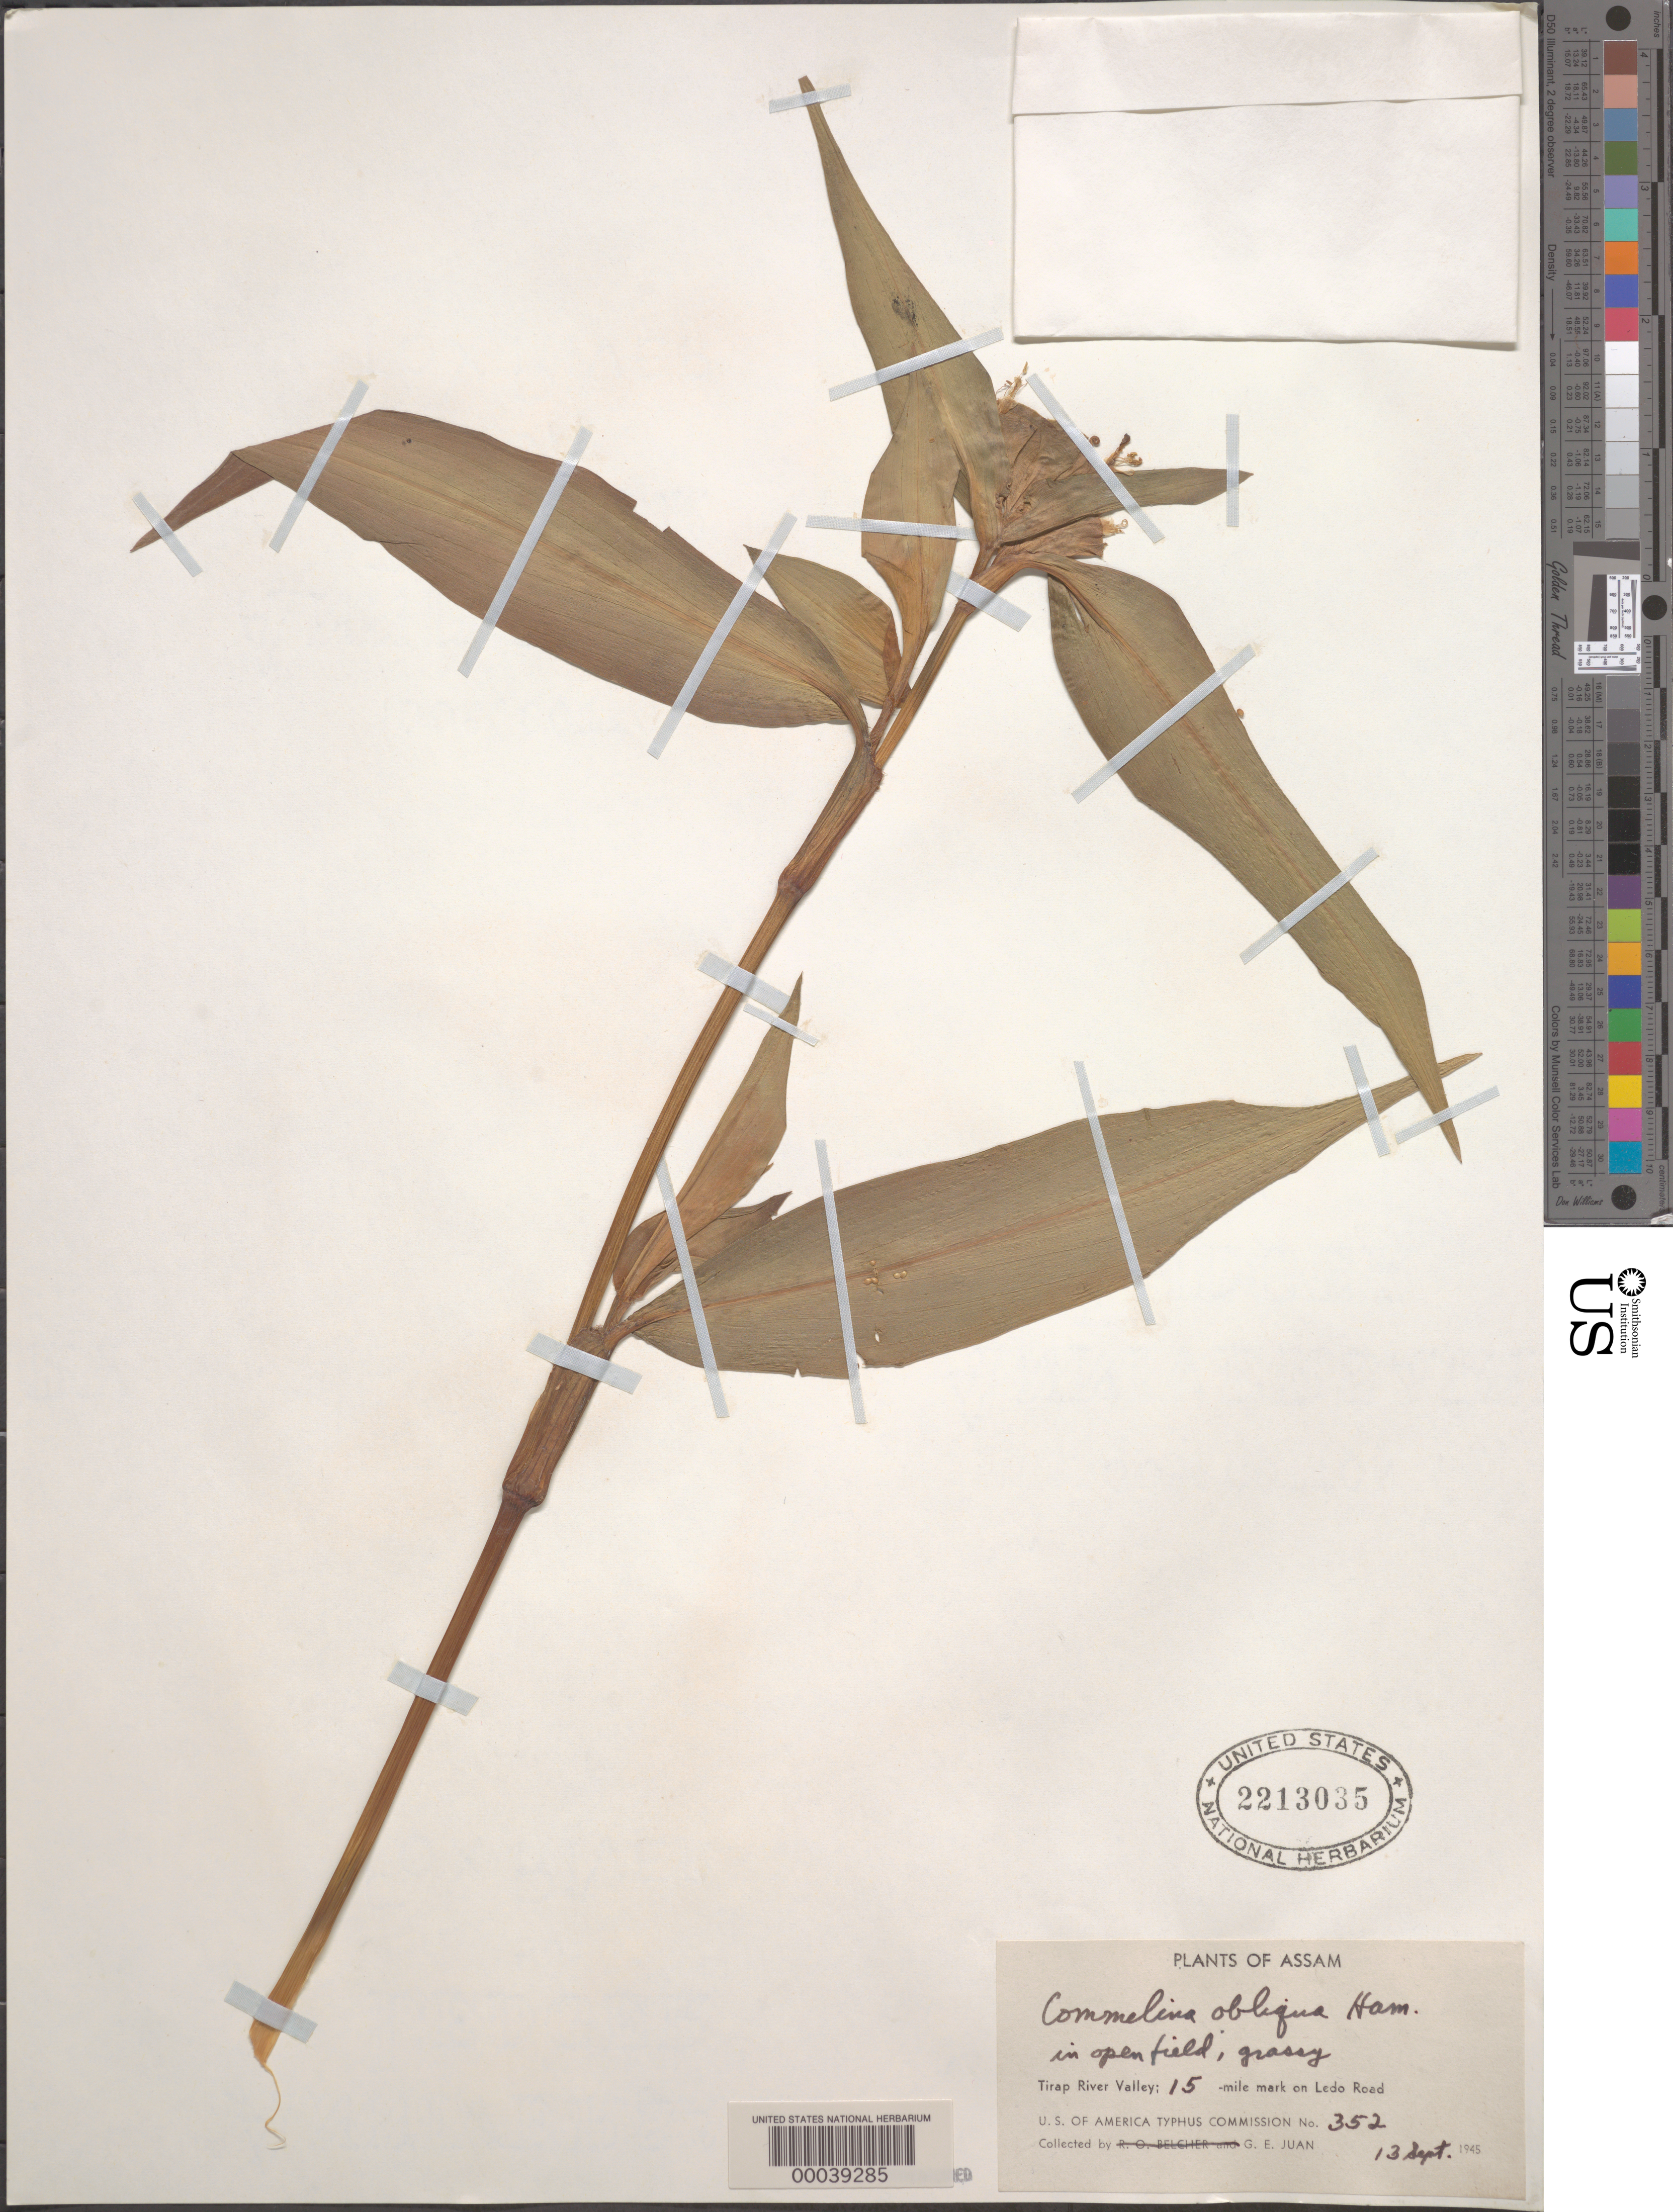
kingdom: Plantae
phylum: Tracheophyta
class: Liliopsida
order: Commelinales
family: Commelinaceae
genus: Commelina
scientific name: Commelina paludosa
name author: Blume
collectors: G. Juan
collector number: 352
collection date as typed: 13 Sep 1945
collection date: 1945-09-13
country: India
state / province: Assam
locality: Tirap river valley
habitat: Roadside field, open grass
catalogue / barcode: US 2213035